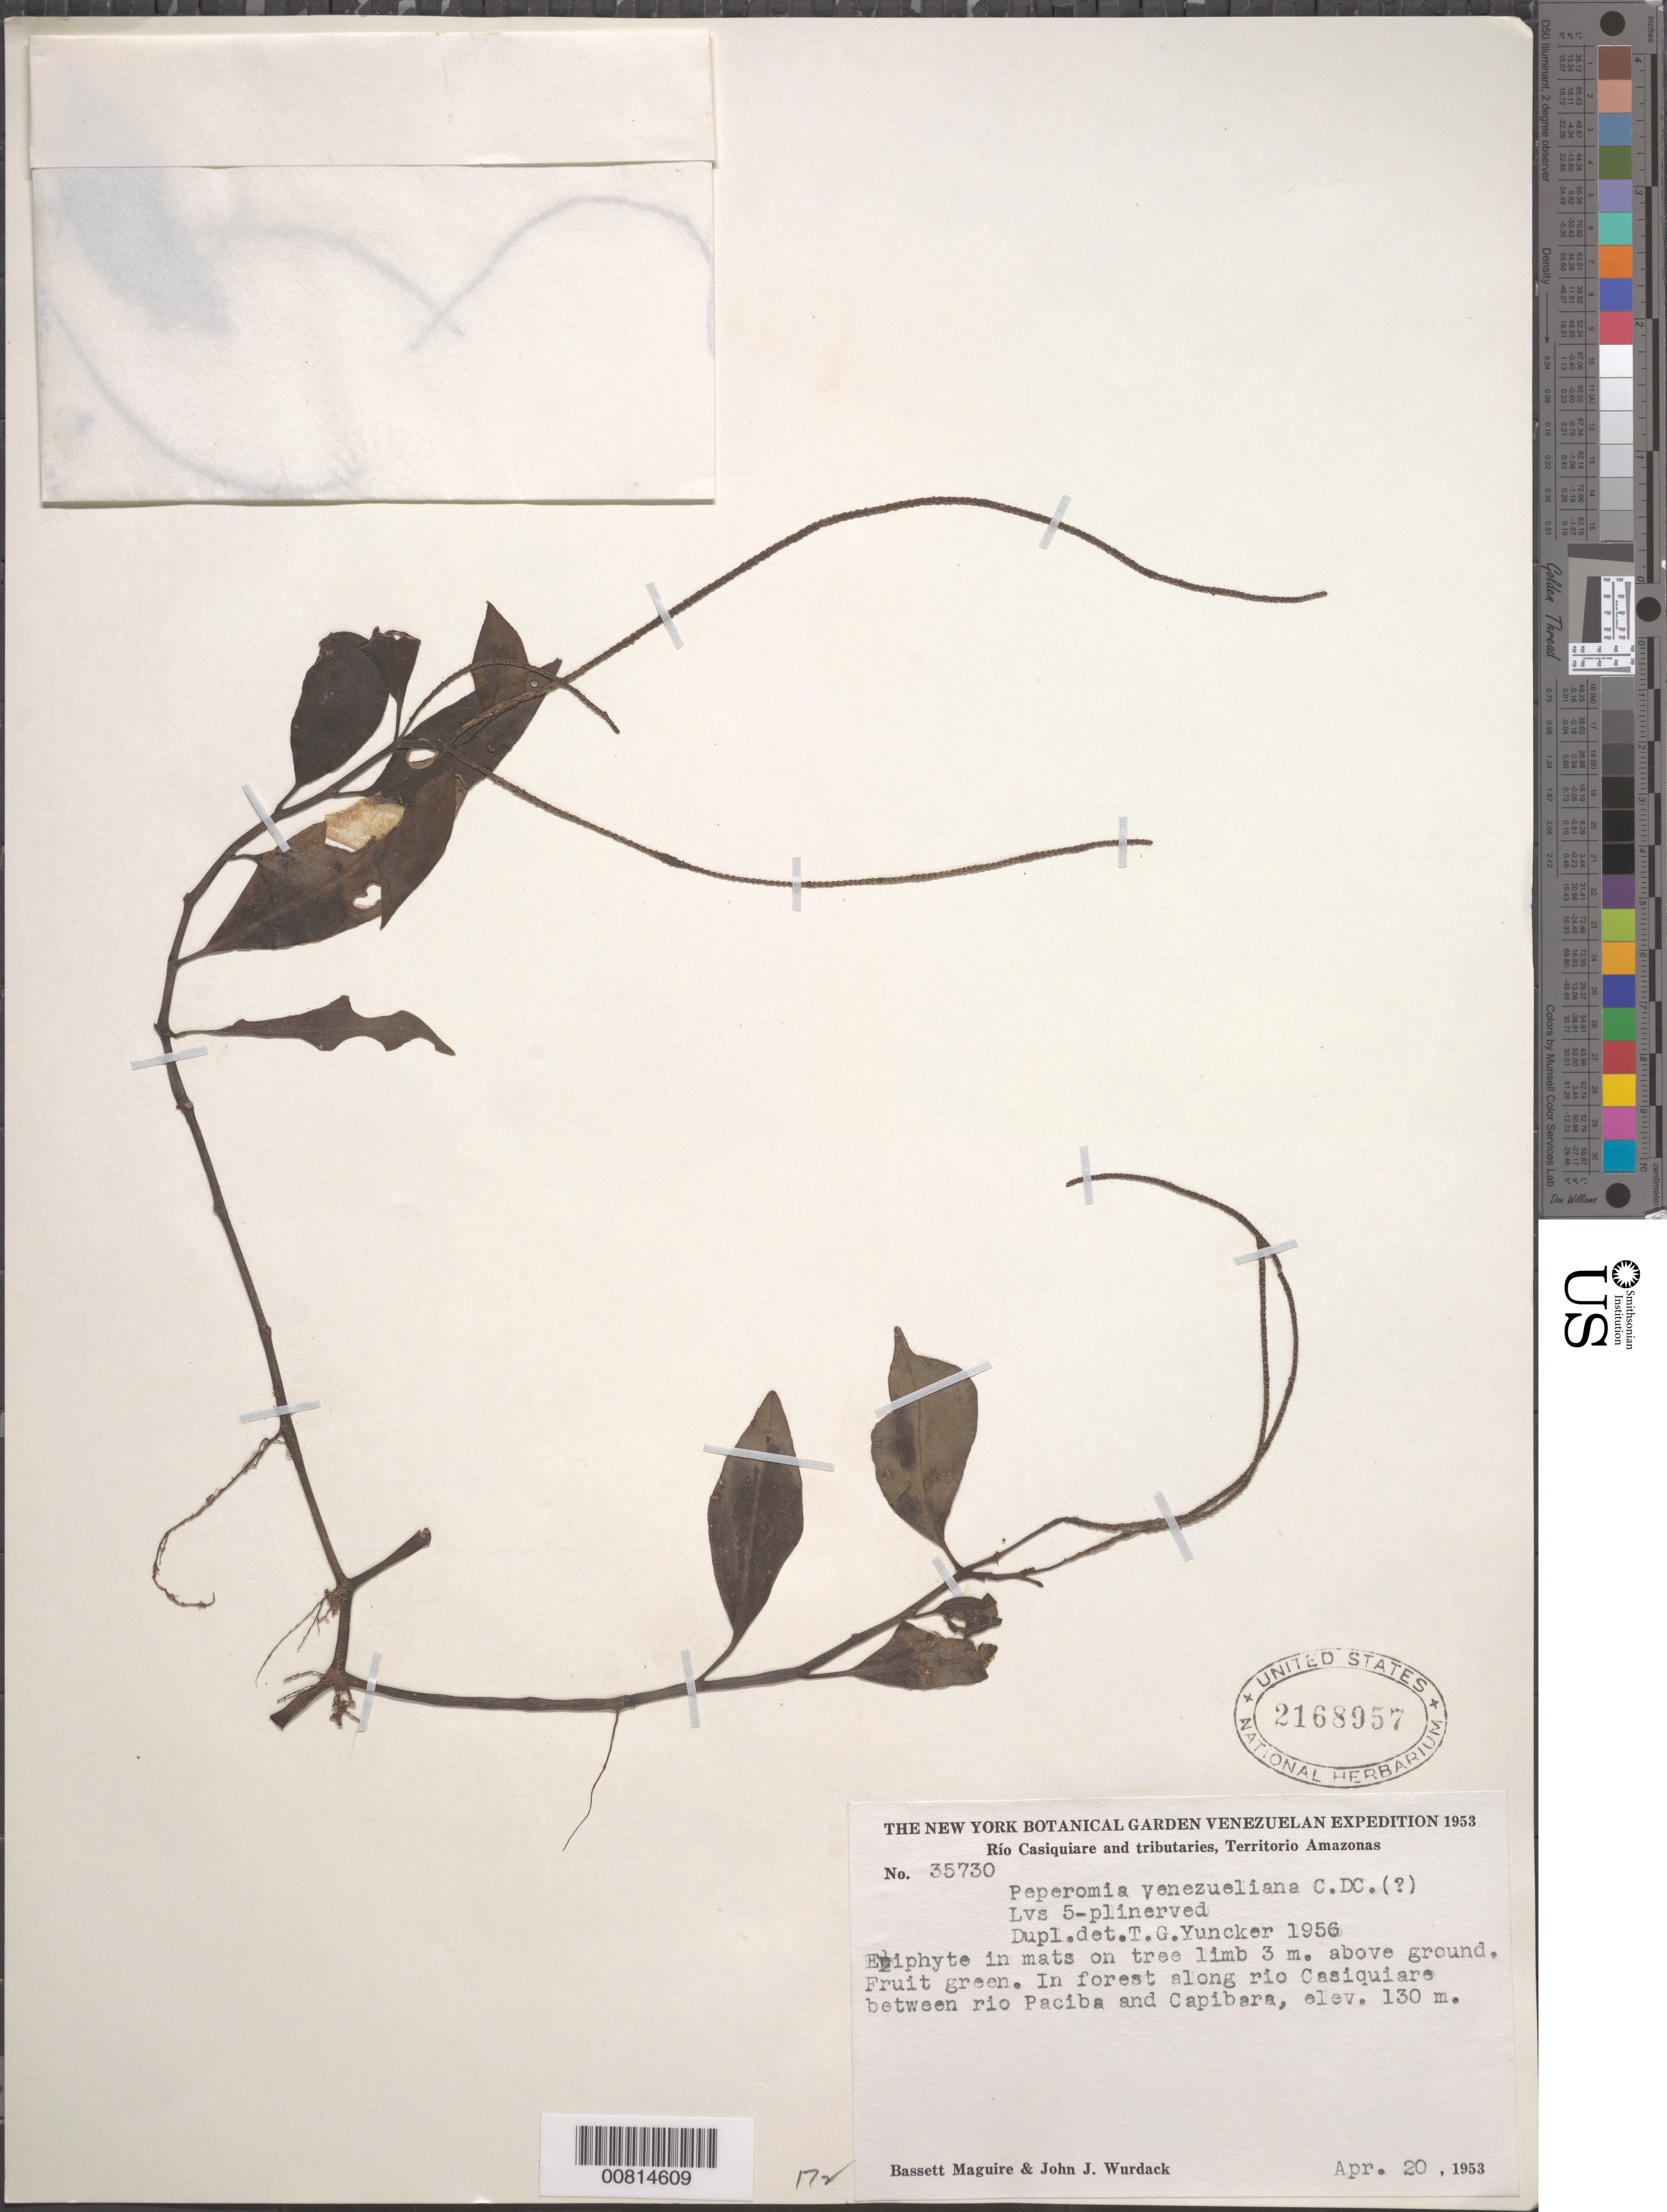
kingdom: Plantae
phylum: Tracheophyta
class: Magnoliopsida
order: Piperales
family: Piperaceae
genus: Peperomia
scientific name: Peperomia trinervis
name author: Ruiz & Pav.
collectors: B. Maguire & J. J. Wurdack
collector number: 35730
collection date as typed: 20-Apr-53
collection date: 1953-04-20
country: Venezuela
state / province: Amazonas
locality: Río Casiquiare, between Río Paciba and Capibara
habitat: Forest along river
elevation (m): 130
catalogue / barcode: US 2168957